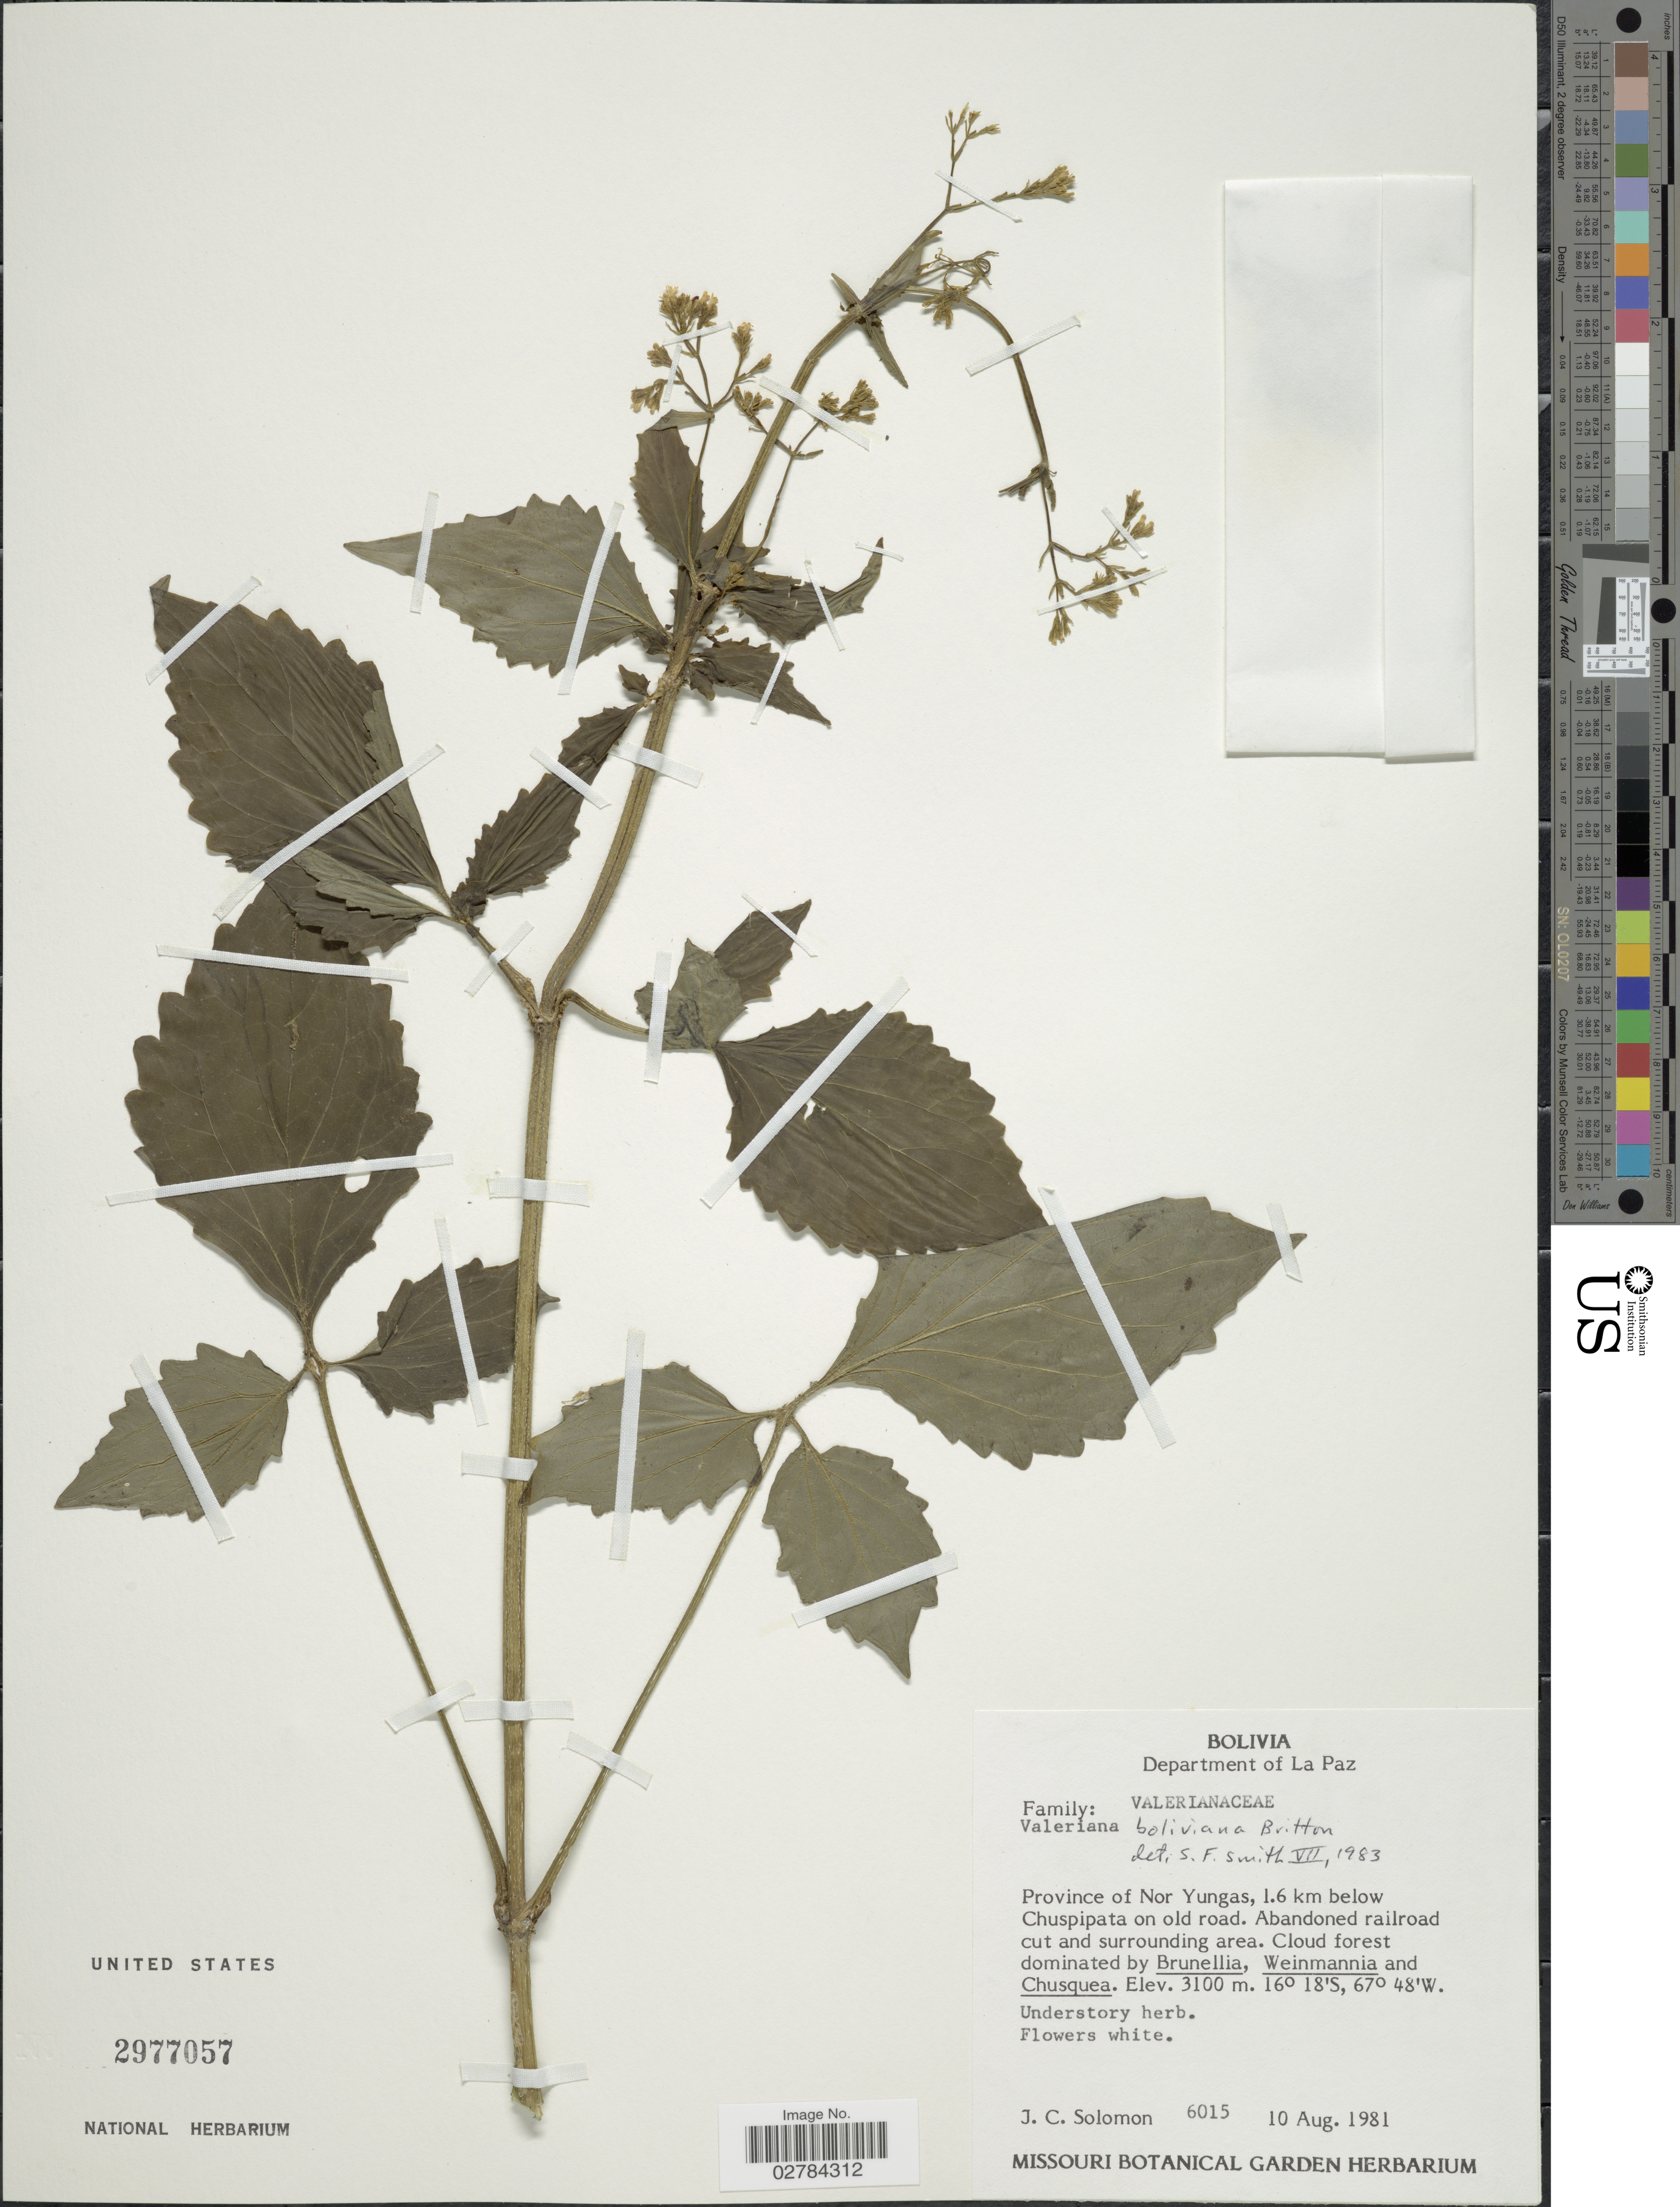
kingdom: Plantae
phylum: Tracheophyta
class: Magnoliopsida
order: Dipsacales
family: Caprifoliaceae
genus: Valeriana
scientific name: Valeriana boliviana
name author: Britton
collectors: J. C. Solomon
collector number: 6015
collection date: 1981-08-10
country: Bolivia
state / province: La Paz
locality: Department of La Paz. Province of Nor Yungas, 1.6 km below Chuspipata on old road. Abandoned railroad cut and surrounding area.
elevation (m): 3100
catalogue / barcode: US 2977057